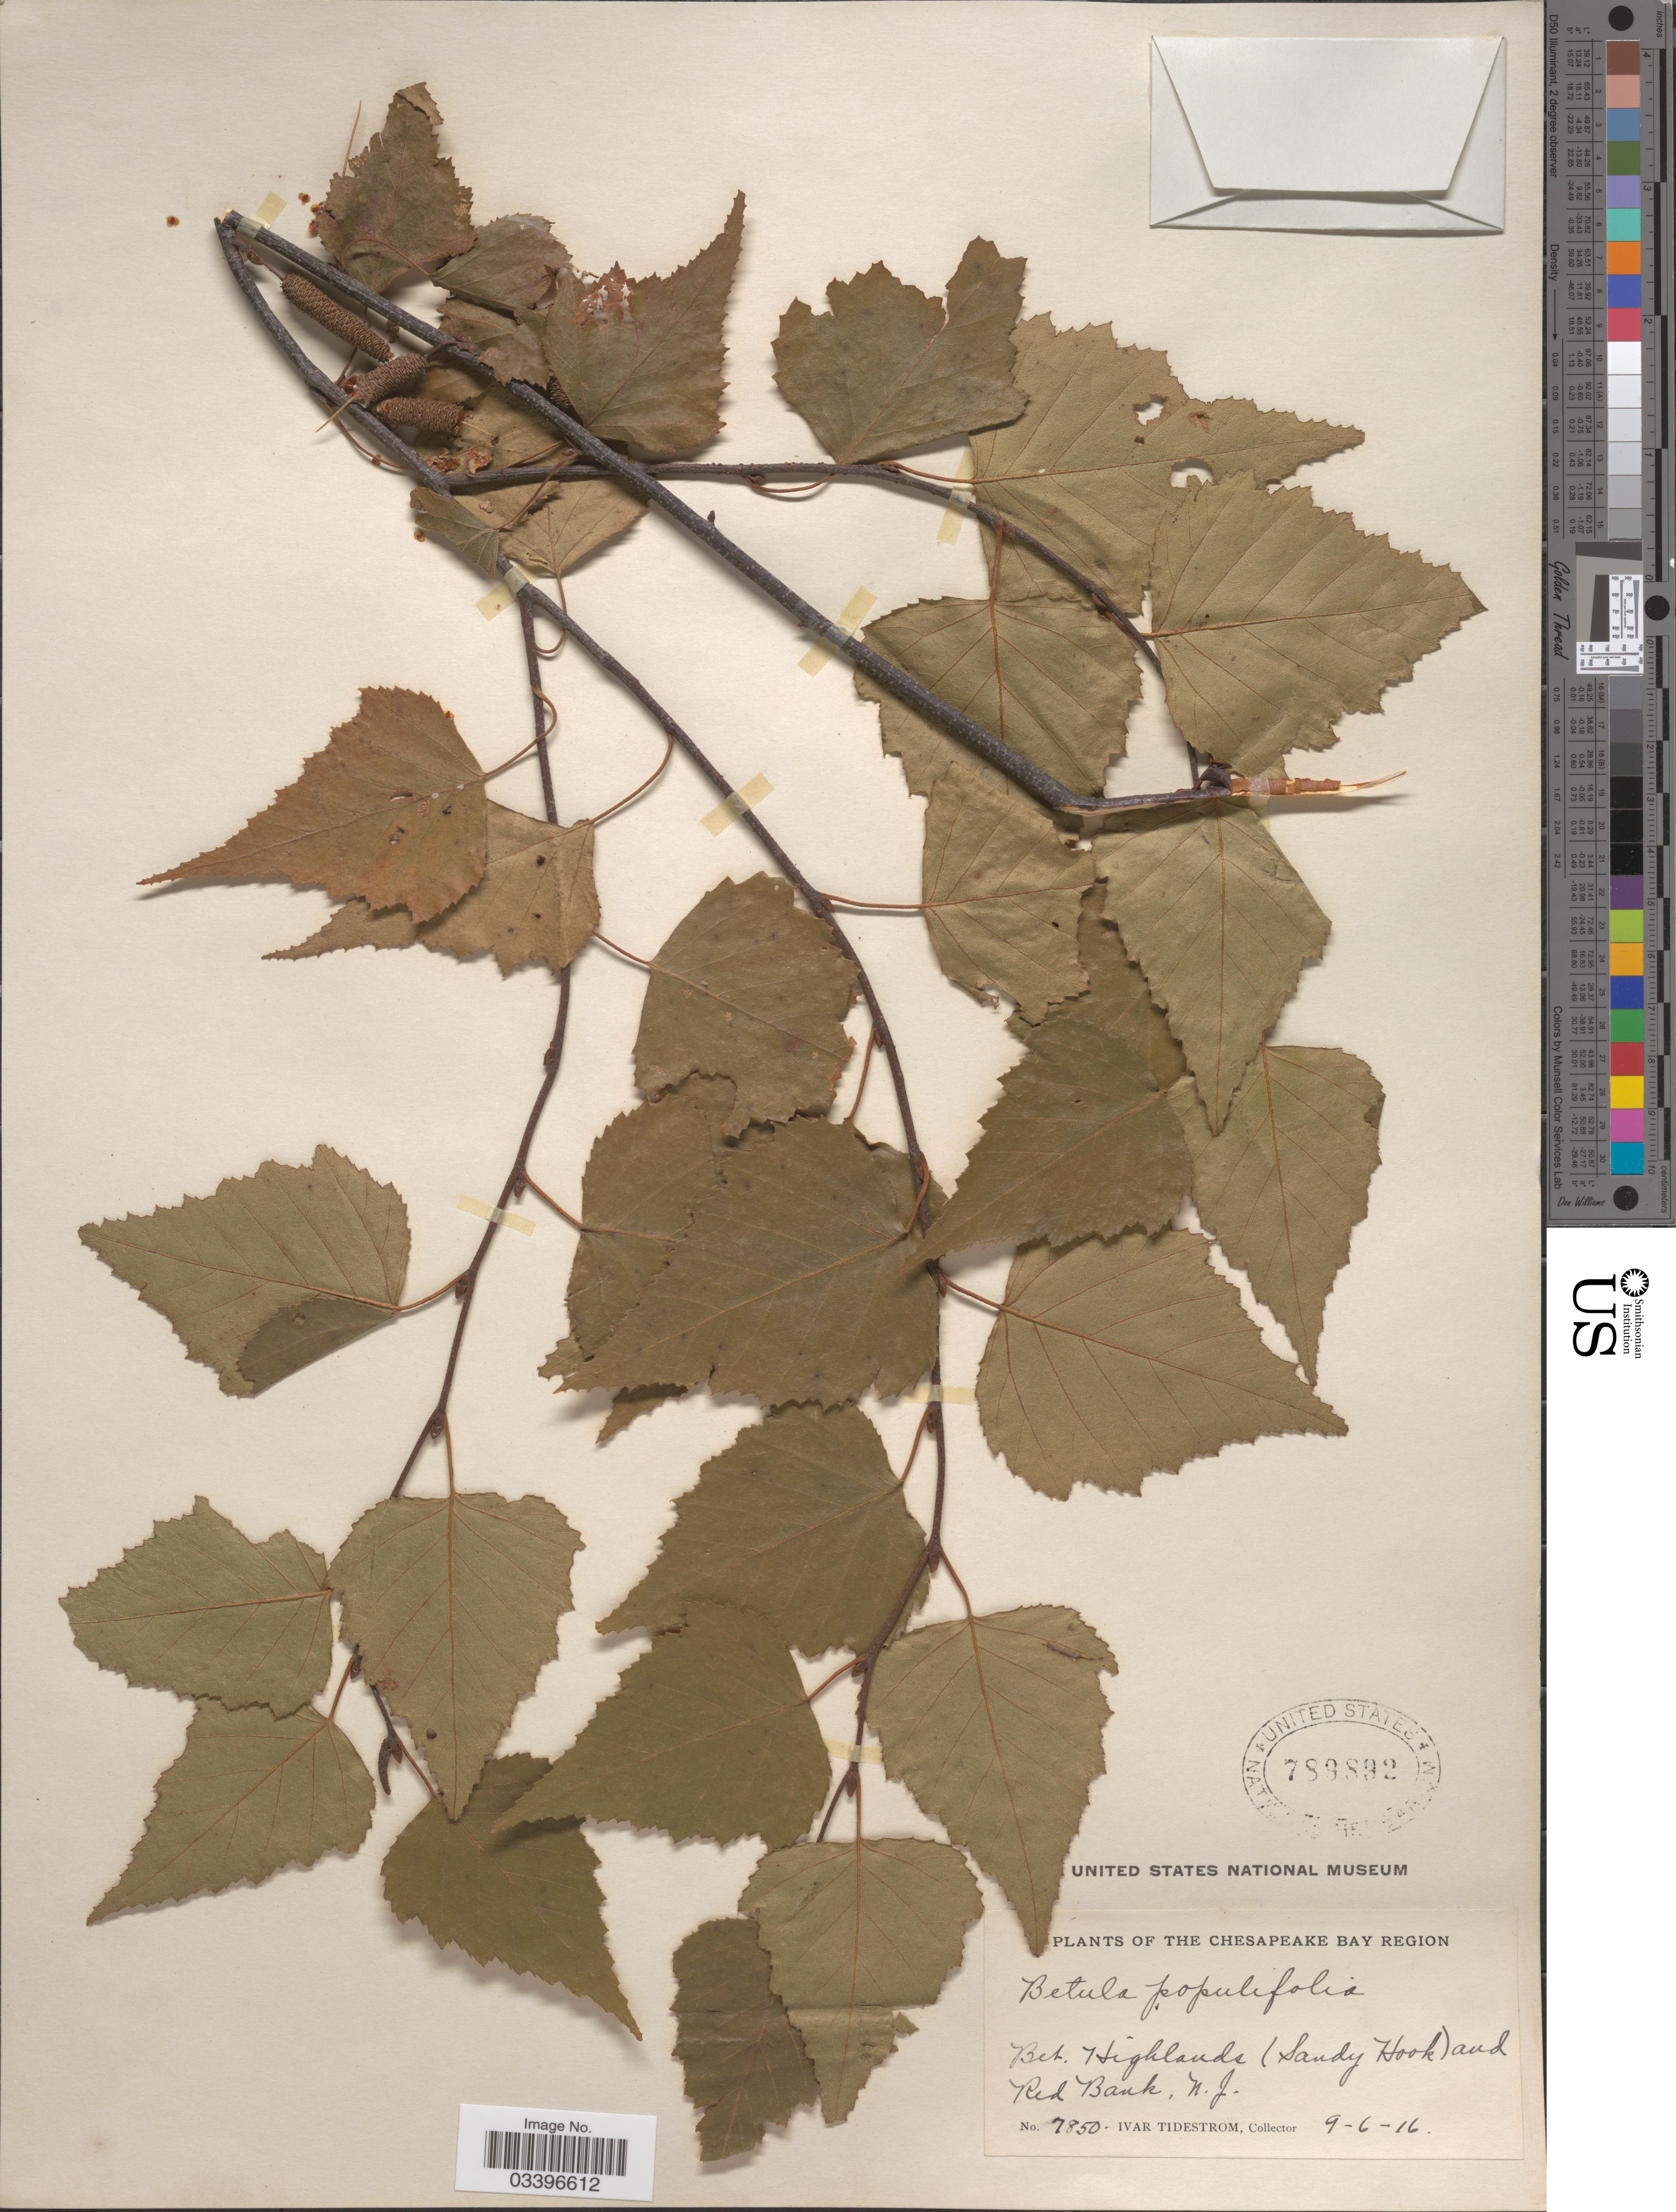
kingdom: Plantae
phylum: Tracheophyta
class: Magnoliopsida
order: Fagales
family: Betulaceae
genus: Betula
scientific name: Betula populifolia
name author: Marshall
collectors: I. F. Tidestrom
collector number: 7850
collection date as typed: Transcribed d/m/y: 6/9/16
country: United States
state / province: New Jersey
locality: The Chesapeake Bay Region. Bet. Highlands (Sandy Hook) and Red Bank, N. J.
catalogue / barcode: US 789892